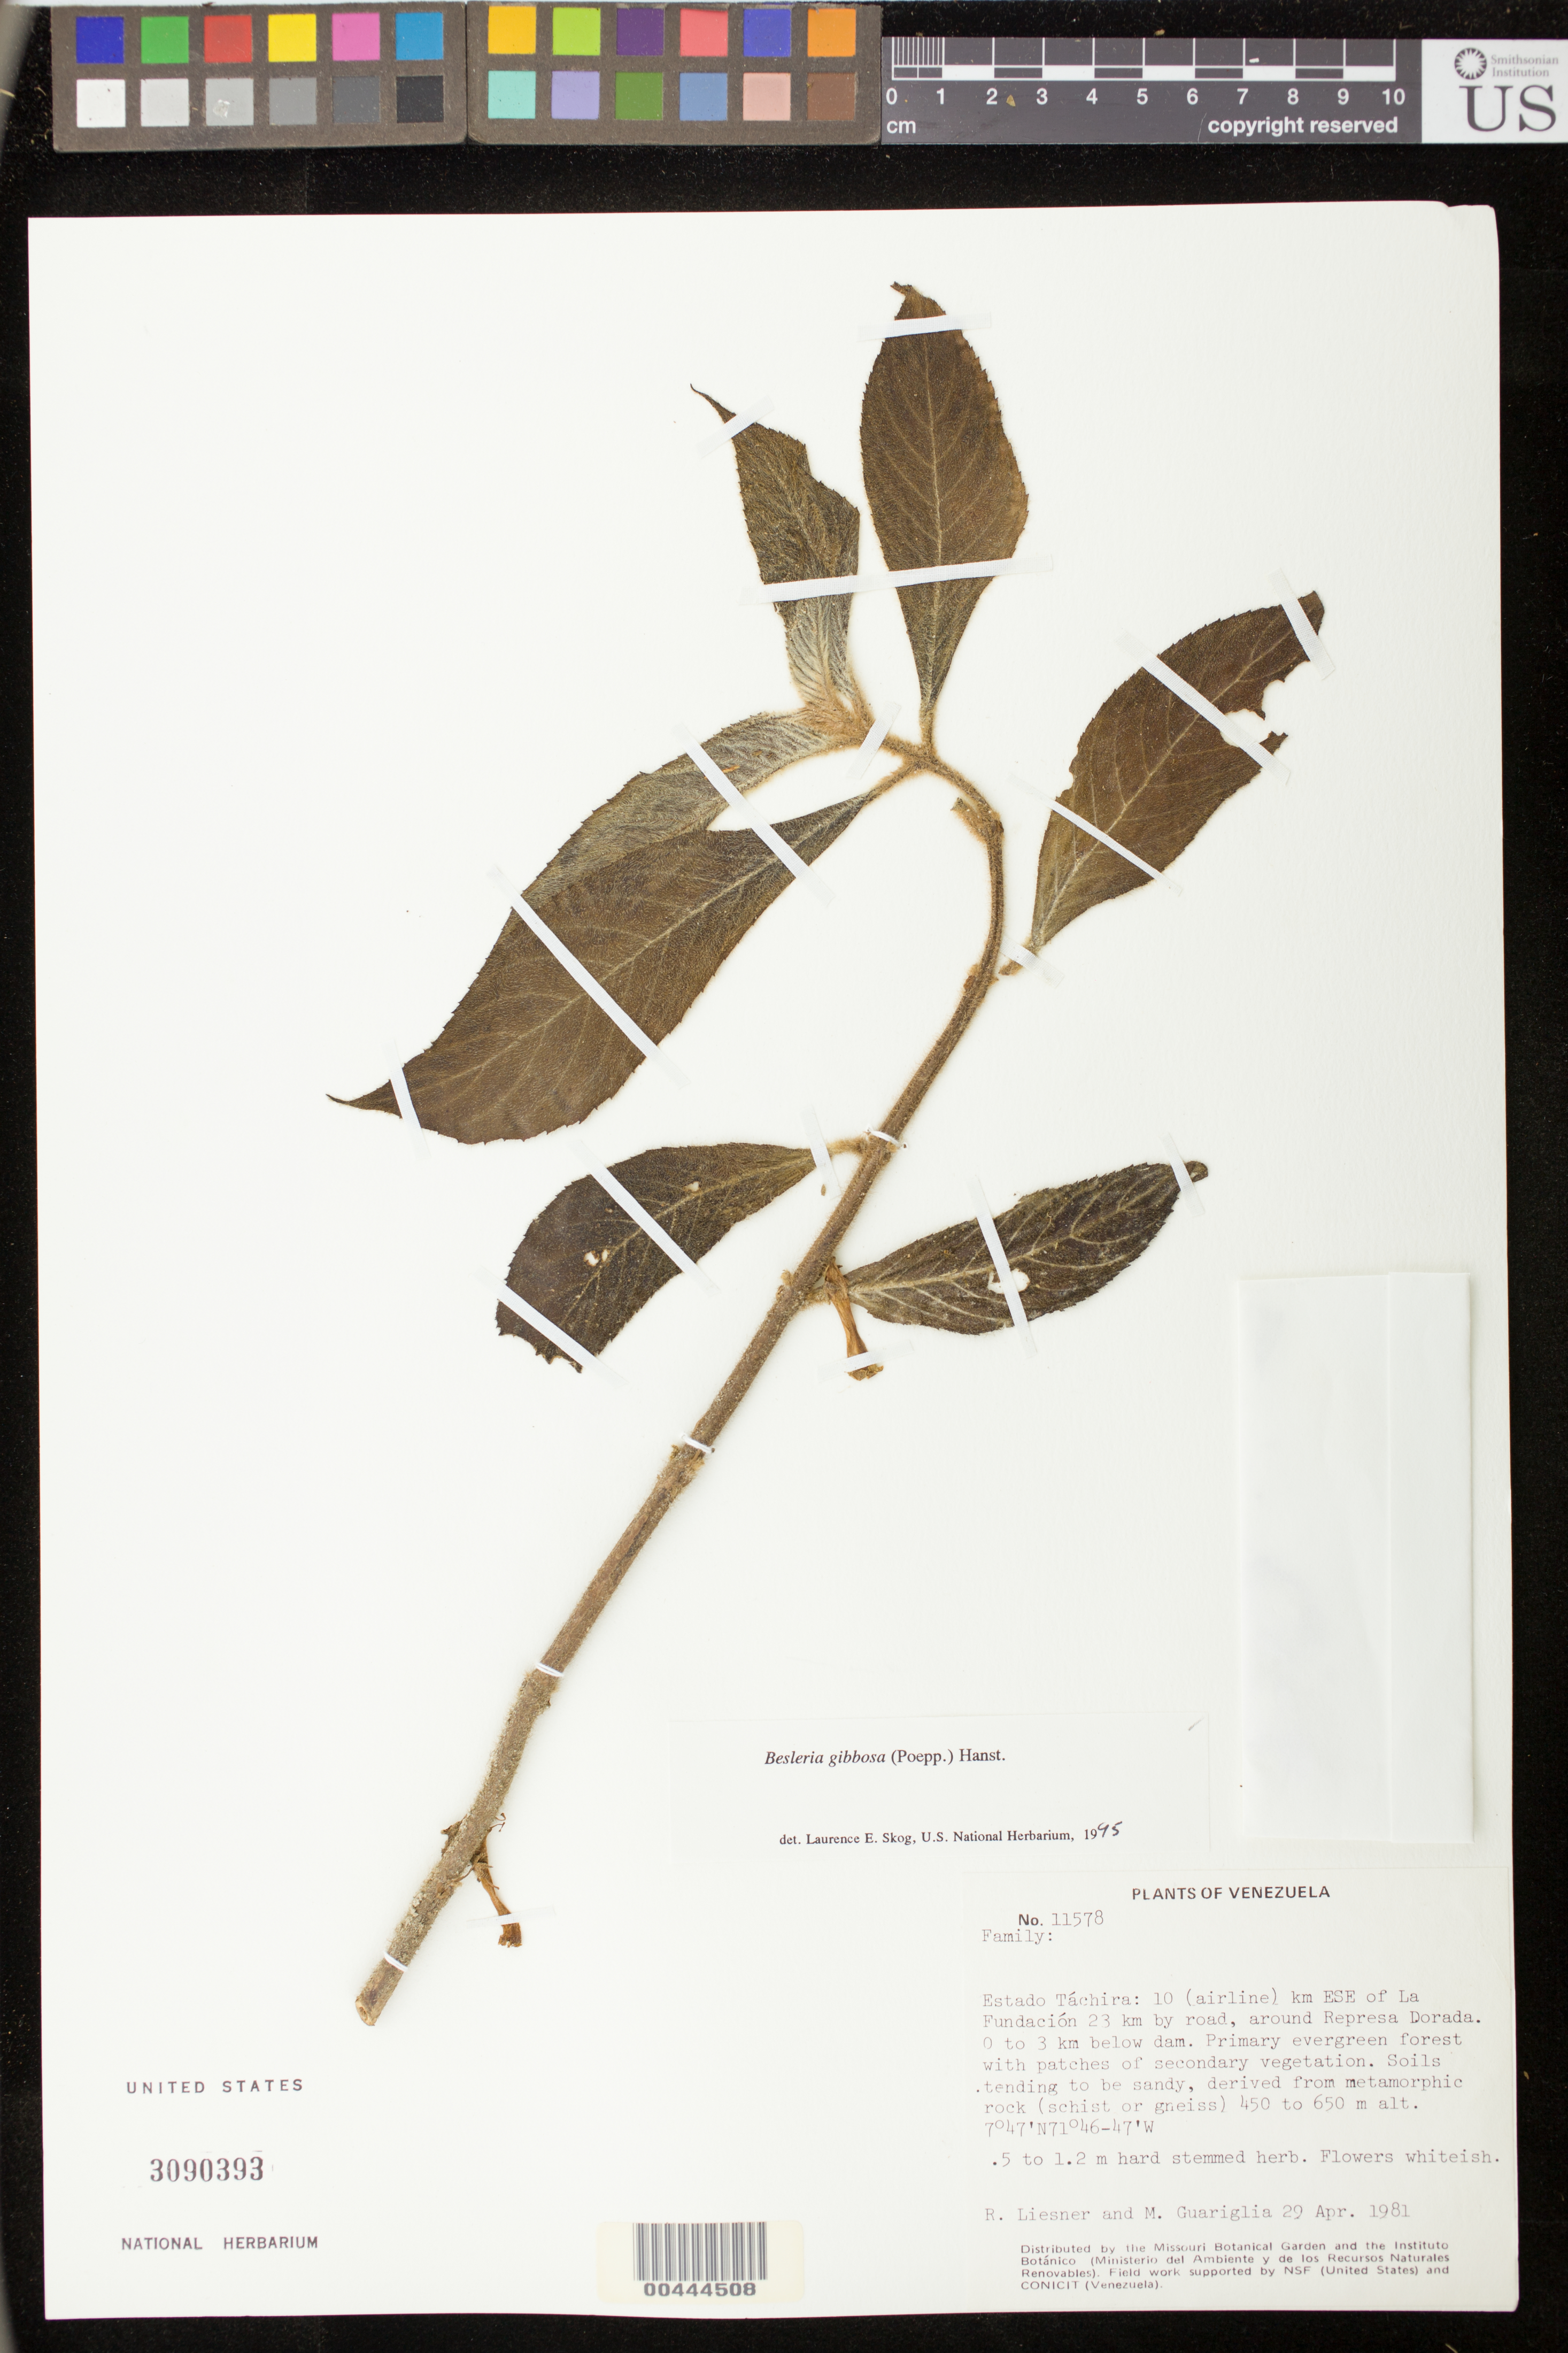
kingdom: Plantae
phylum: Tracheophyta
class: Magnoliopsida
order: Lamiales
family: Gesneriaceae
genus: Besleria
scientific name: Besleria gibbosa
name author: (Poepp.) Hanst.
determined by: Skog, Laurence E.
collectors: R. L. Liesner & M. Guariglia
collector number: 11578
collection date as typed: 29 Apr 1981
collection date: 1981-04-29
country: Venezuela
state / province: Táchira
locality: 10 (airline) km ESE of La Fundación 23 km by road, around Represa Dorada. 0 to 3 km below dam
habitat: Primary evergreen forest with patches of secondary vegetation. Soils tending to be sandy, derived from metamorphic rock (schist or gneiss)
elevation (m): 450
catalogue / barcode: US 3090393-2